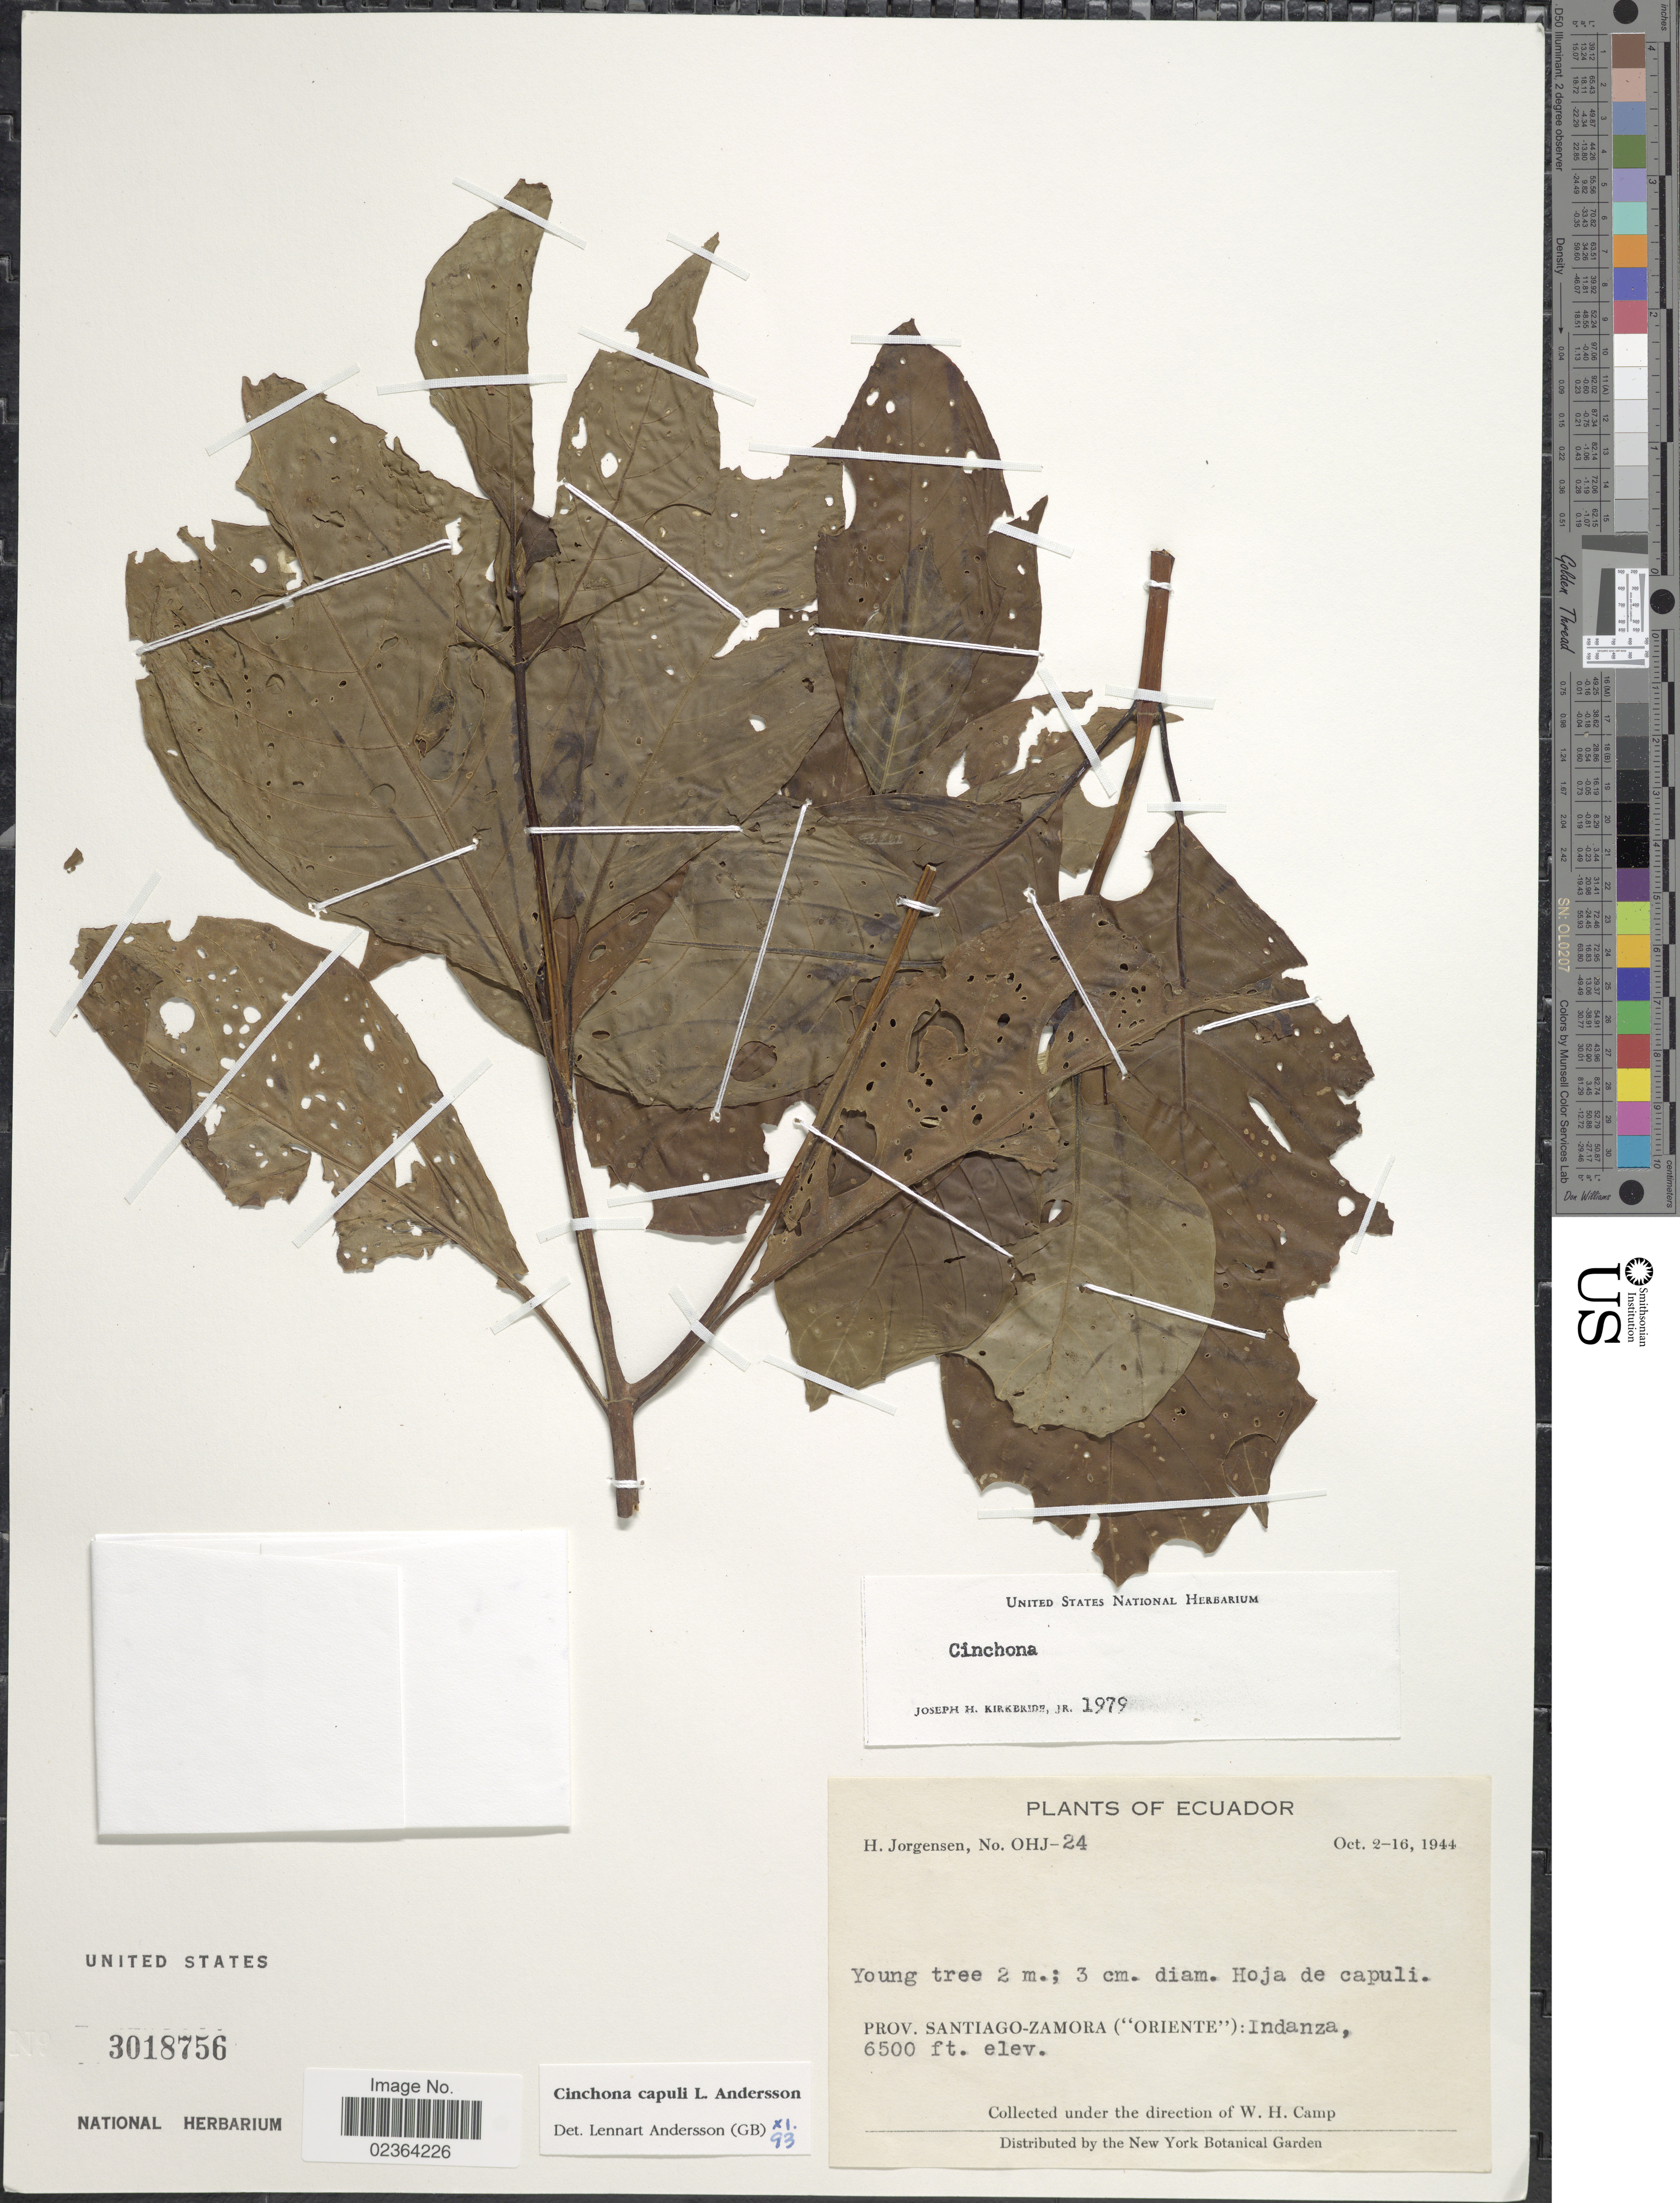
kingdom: Plantae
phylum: Tracheophyta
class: Magnoliopsida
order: Gentianales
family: Rubiaceae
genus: Cinchona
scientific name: Cinchona capuli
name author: L. Andersson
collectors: H. Jørgensen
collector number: OHJ-24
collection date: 1944-10-02/1944-10-16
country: Ecuador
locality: Prov. Santiago-Zamora (Oriente) Indanza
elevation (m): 1981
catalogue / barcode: US 318756